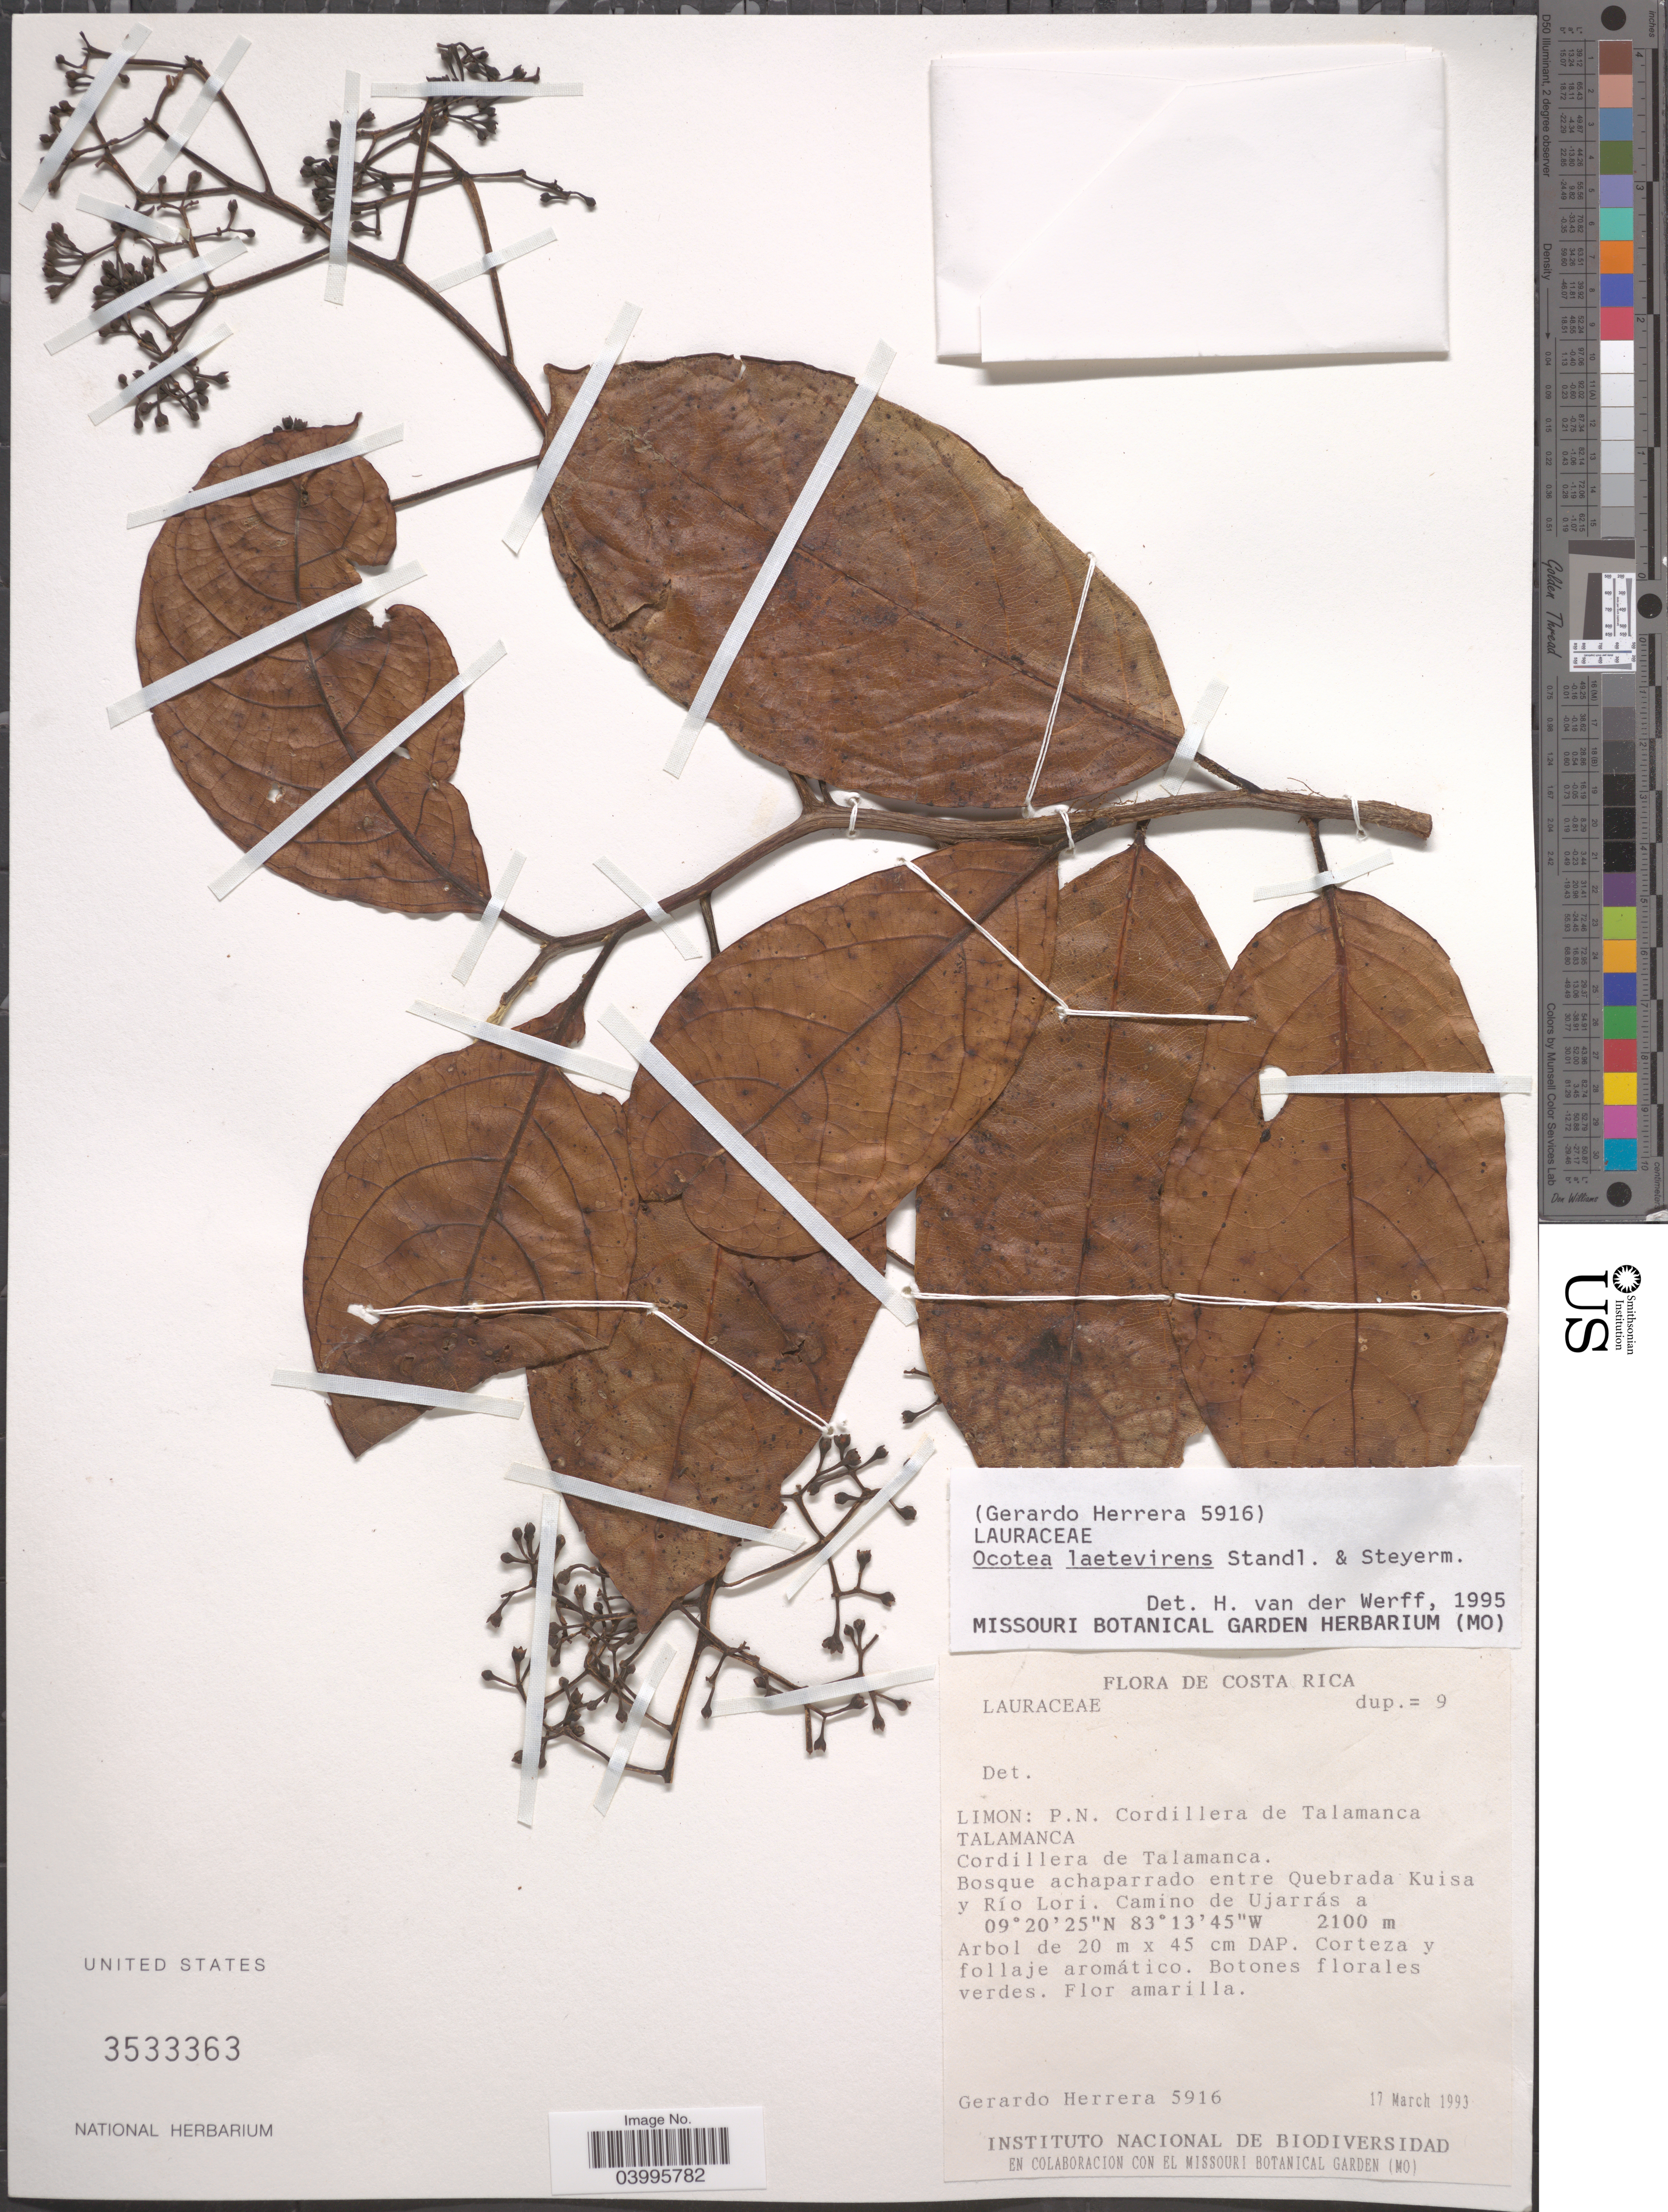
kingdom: Plantae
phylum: Tracheophyta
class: Magnoliopsida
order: Laurales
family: Lauraceae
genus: Ocotea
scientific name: Ocotea laetevirens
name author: Standl. & Steyerm.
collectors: G. Herrera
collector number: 5916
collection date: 1993-03-17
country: Costa Rica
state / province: Limón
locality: P.N. Cordillera de Talamanca. Talamanca Cordillera de Talamanca. Bosque achaparrado entre Quebrada Kuisa y Río Lori. Camino de Ujarrás.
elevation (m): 2100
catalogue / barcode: US 3533363